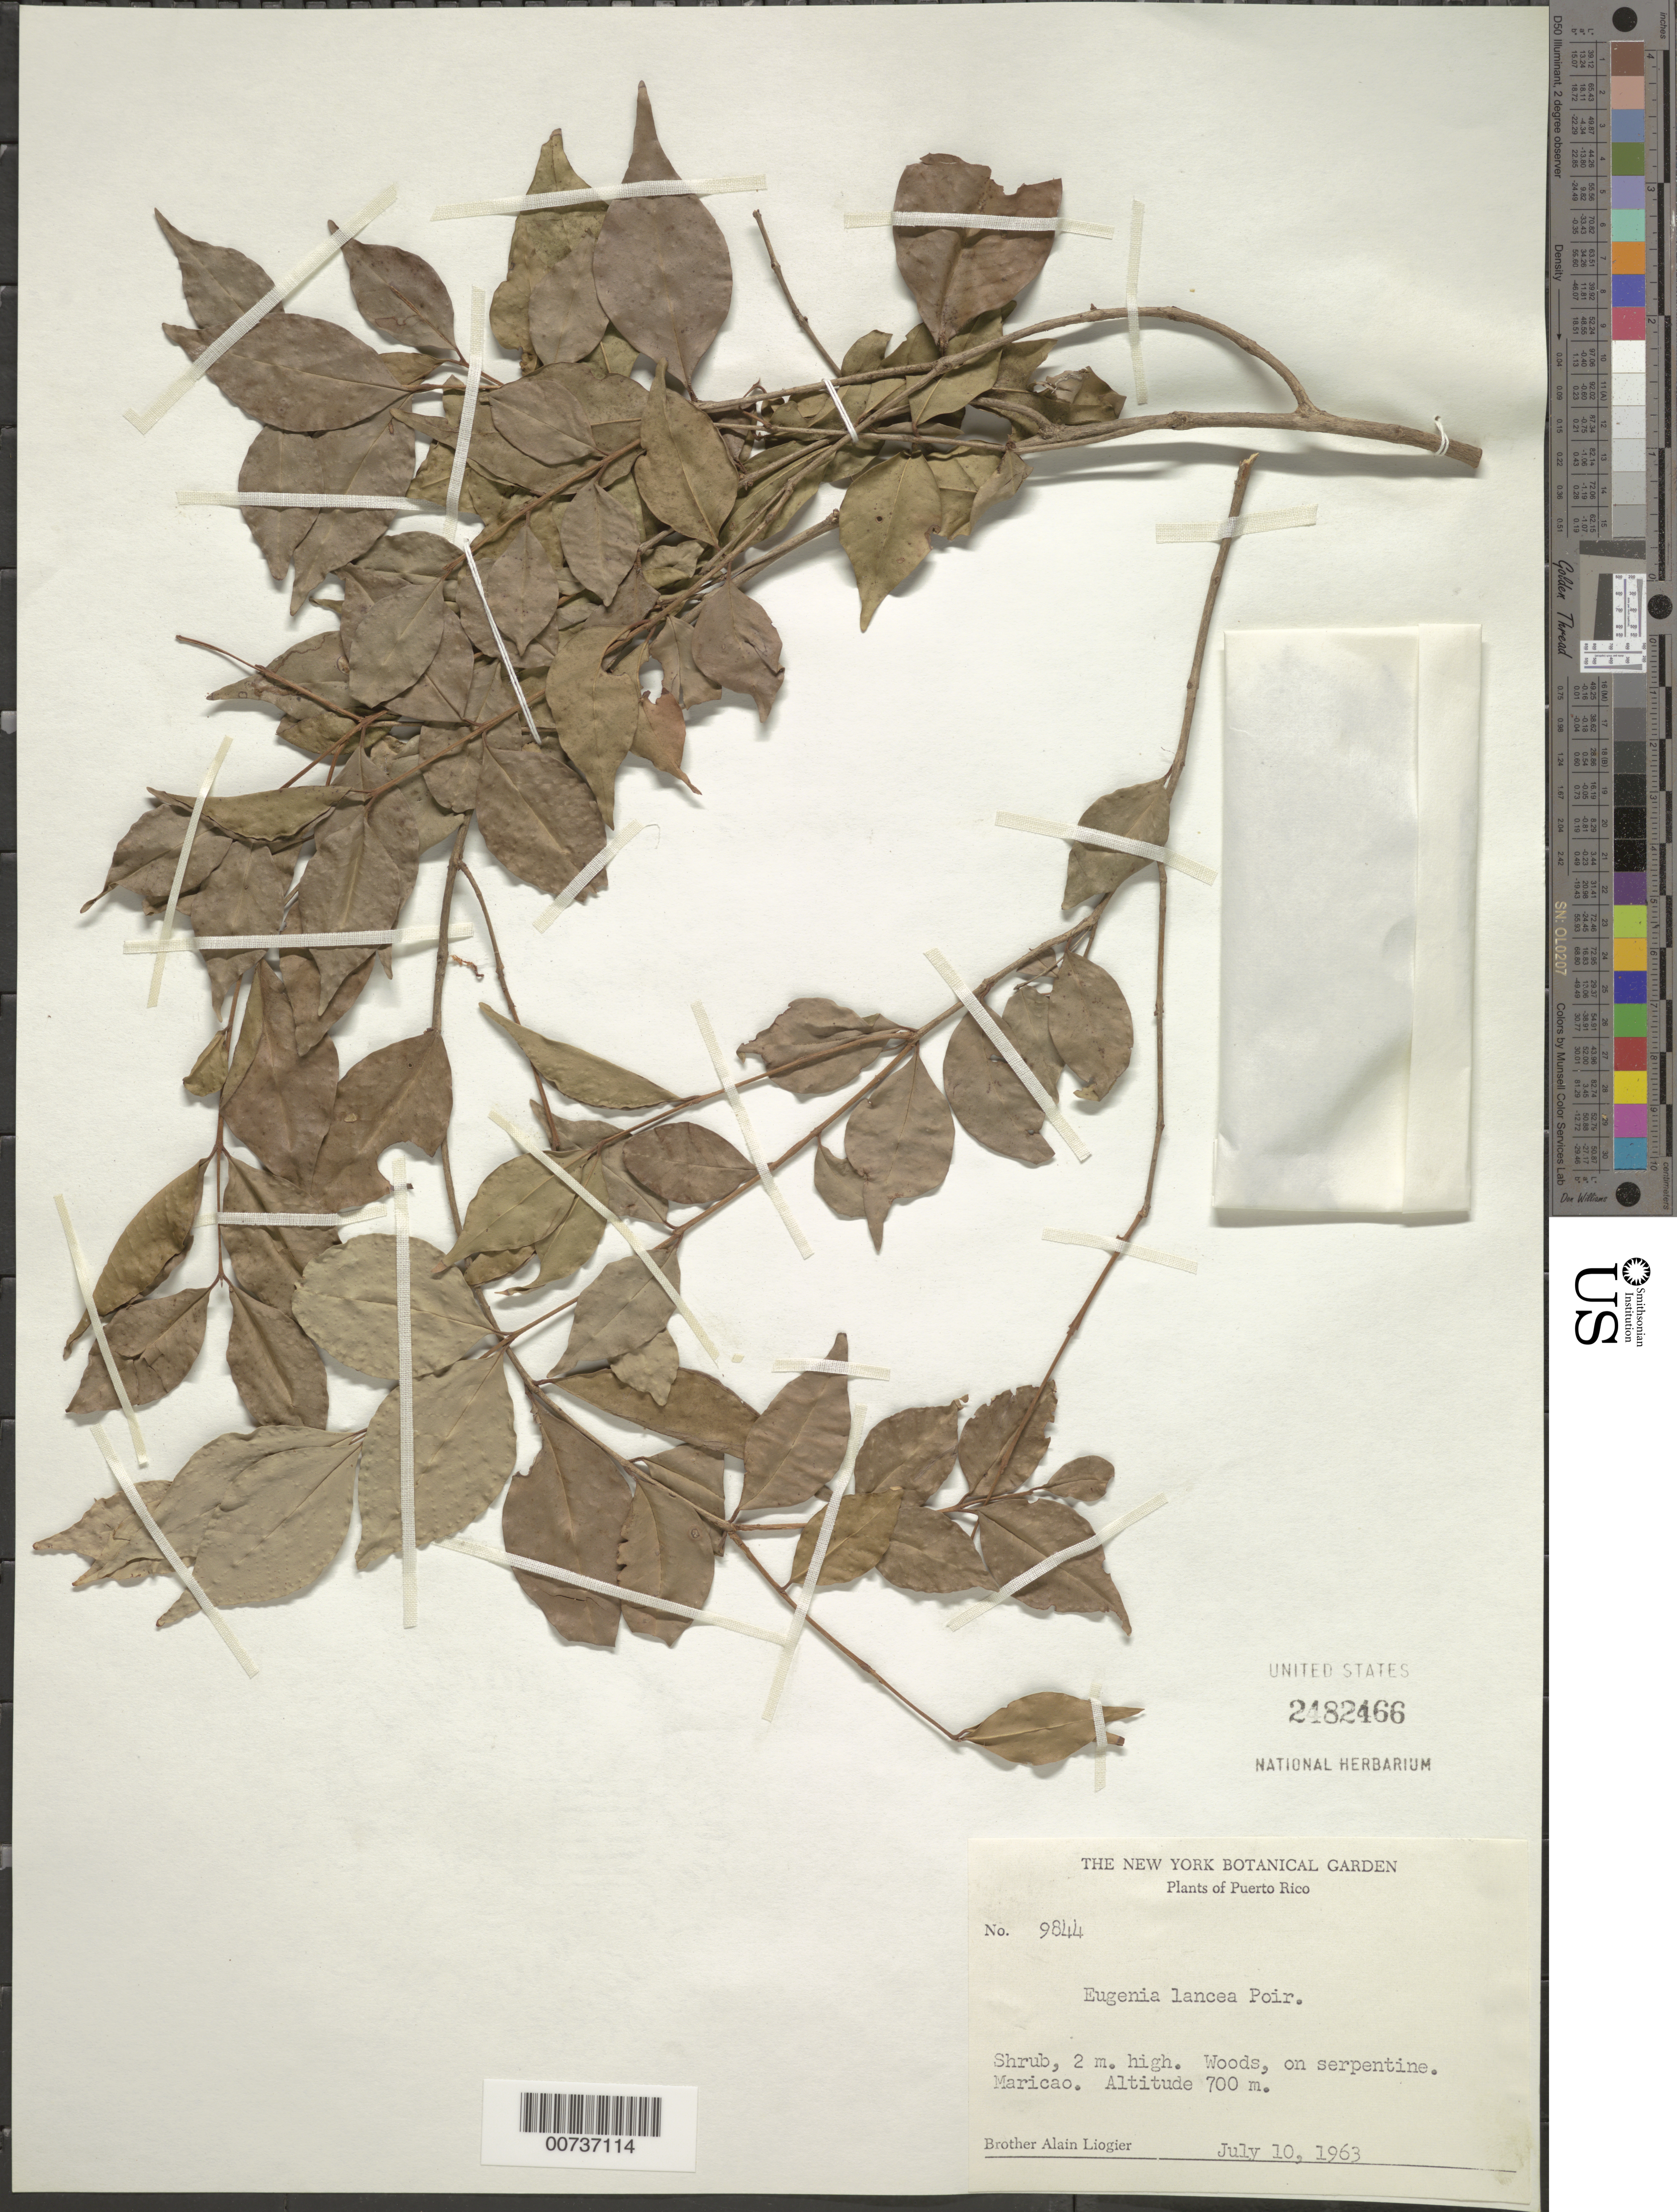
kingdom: Plantae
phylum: Tracheophyta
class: Magnoliopsida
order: Myrtales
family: Myrtaceae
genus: Eugenia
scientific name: Eugenia biflora var. biflora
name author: (L.) DC.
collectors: A. H. Liogier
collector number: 9844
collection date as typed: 10 Jul 1963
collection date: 1963-07-10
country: Puerto Rico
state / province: Maricao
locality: Maricao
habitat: Woods, on serpentine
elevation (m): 700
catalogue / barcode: US 2482466